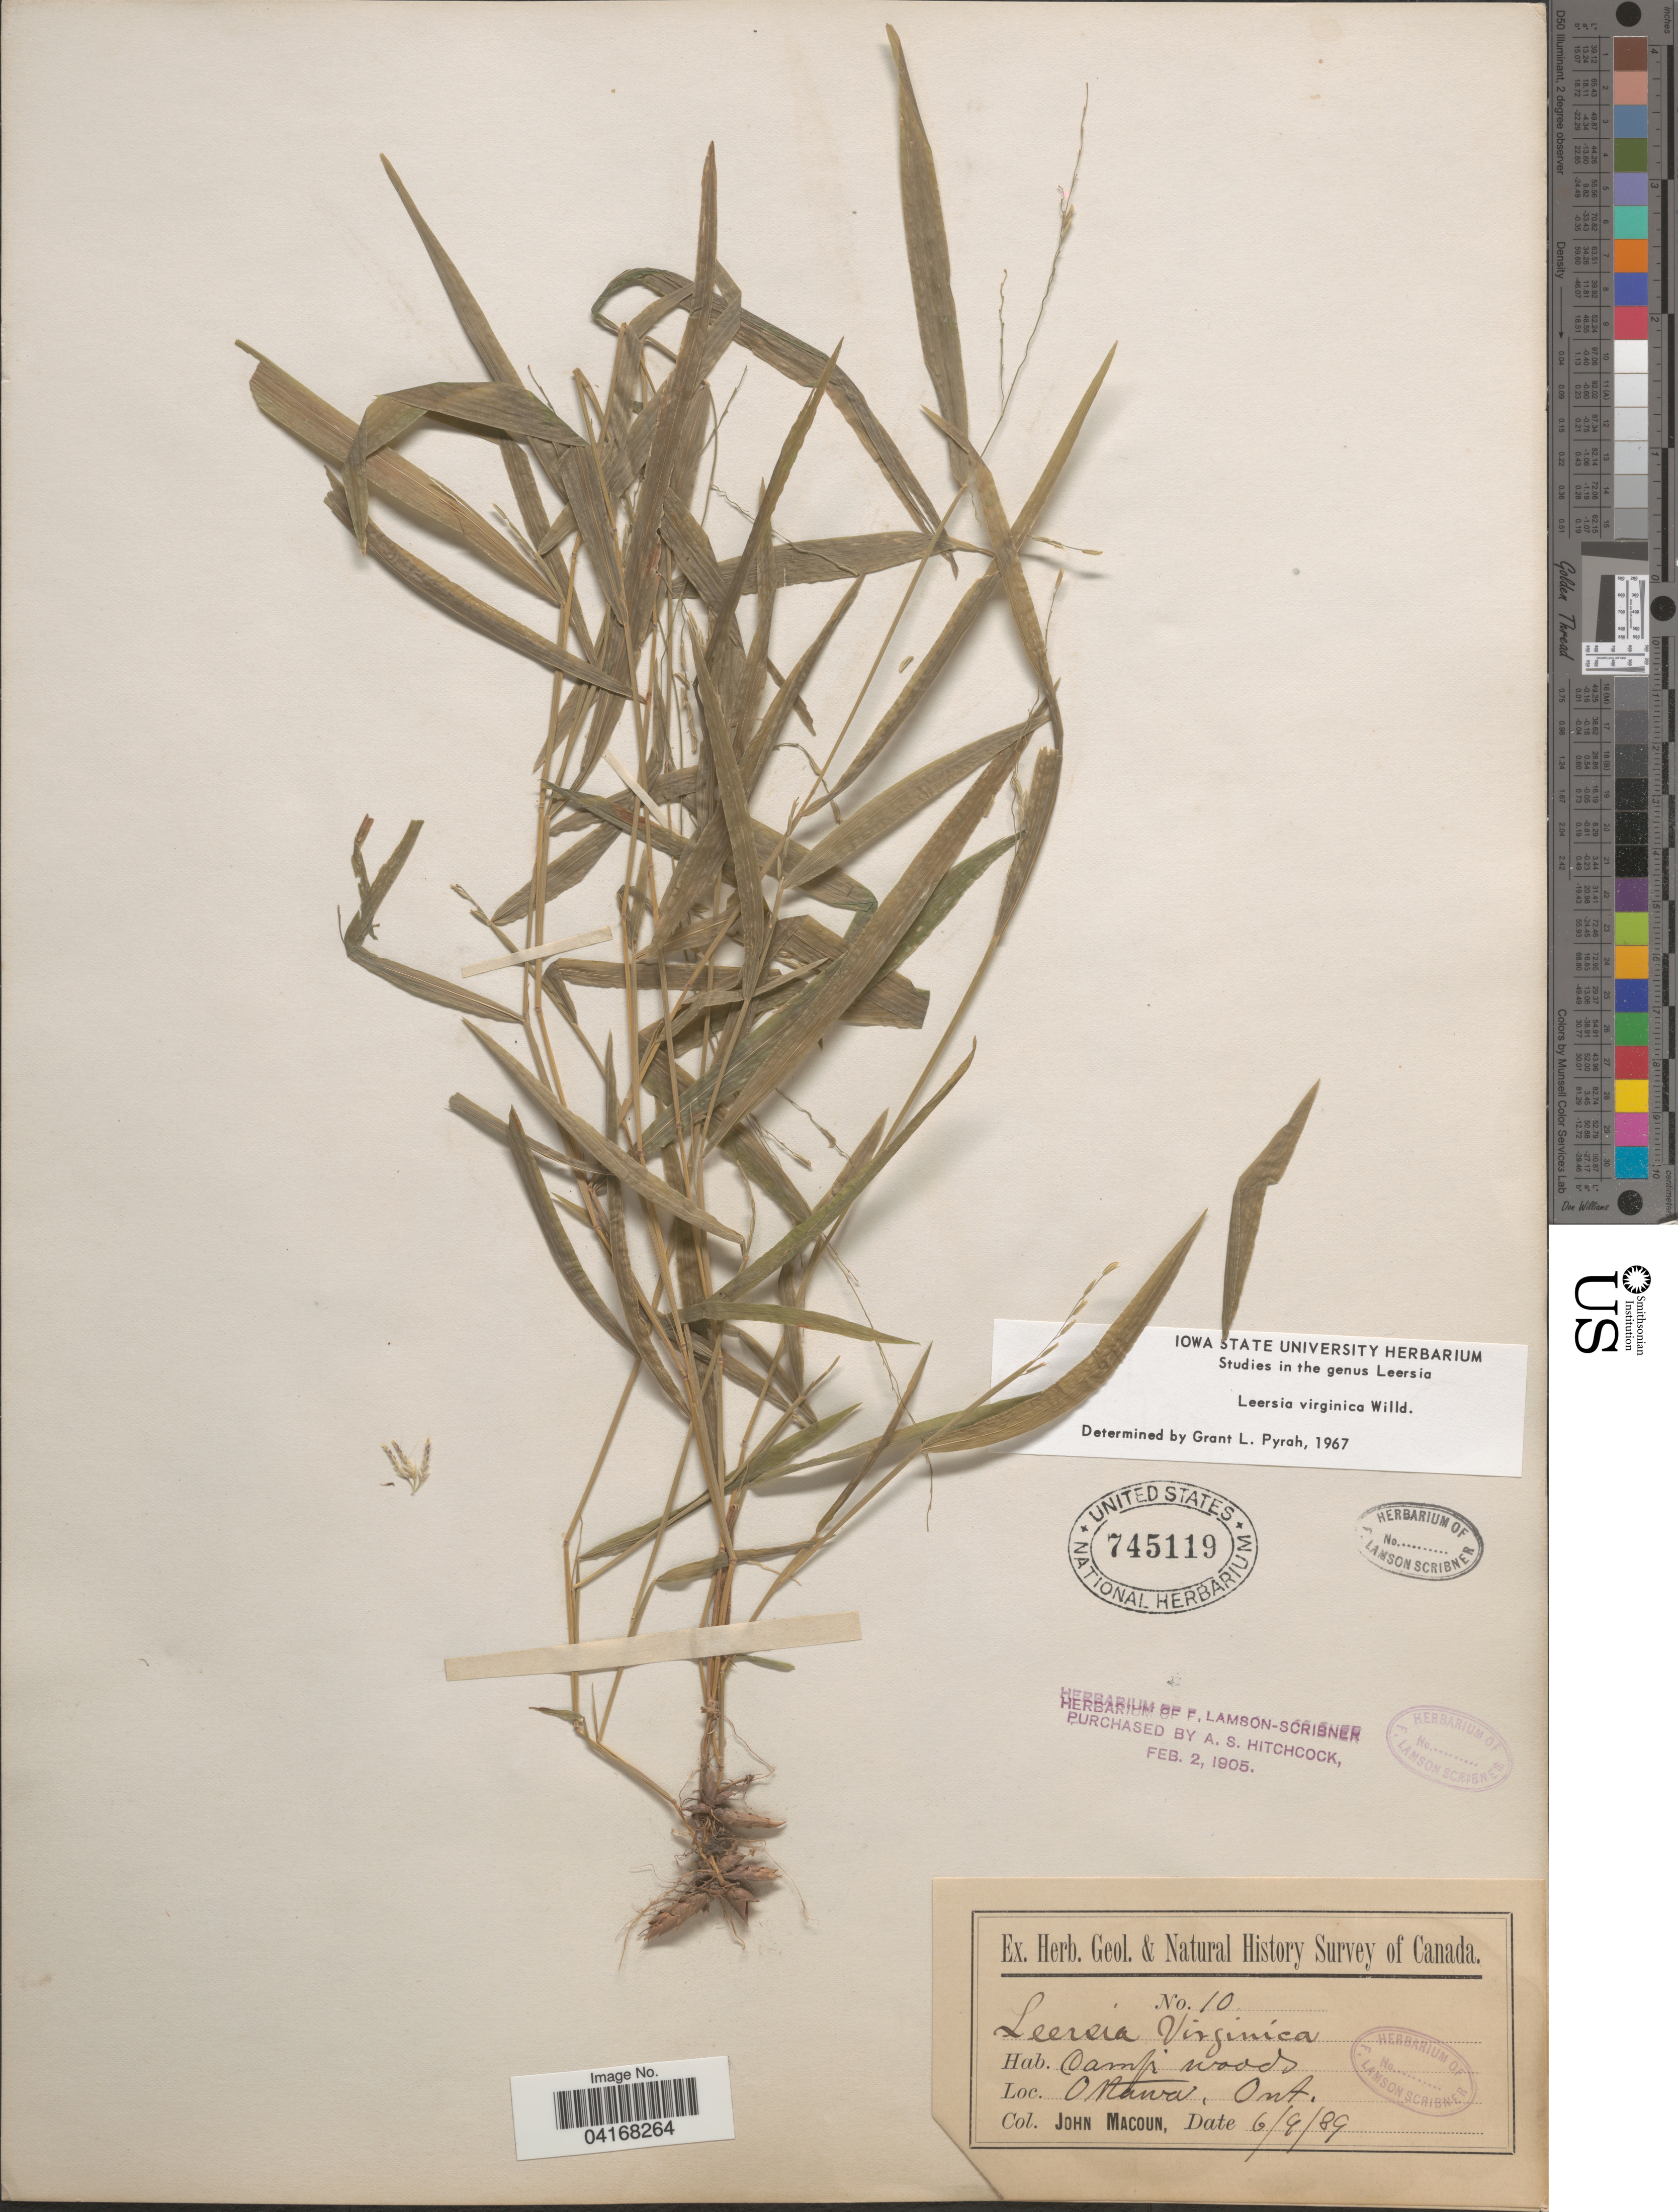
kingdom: Plantae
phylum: Tracheophyta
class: Liliopsida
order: Poales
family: Poaceae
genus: Leersia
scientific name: Leersia virginica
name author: Willd.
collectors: J. Macoun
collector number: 10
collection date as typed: Transcribed d/m/y: 6/9/89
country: Canada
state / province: Ontario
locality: Ottawa.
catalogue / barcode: US 745119